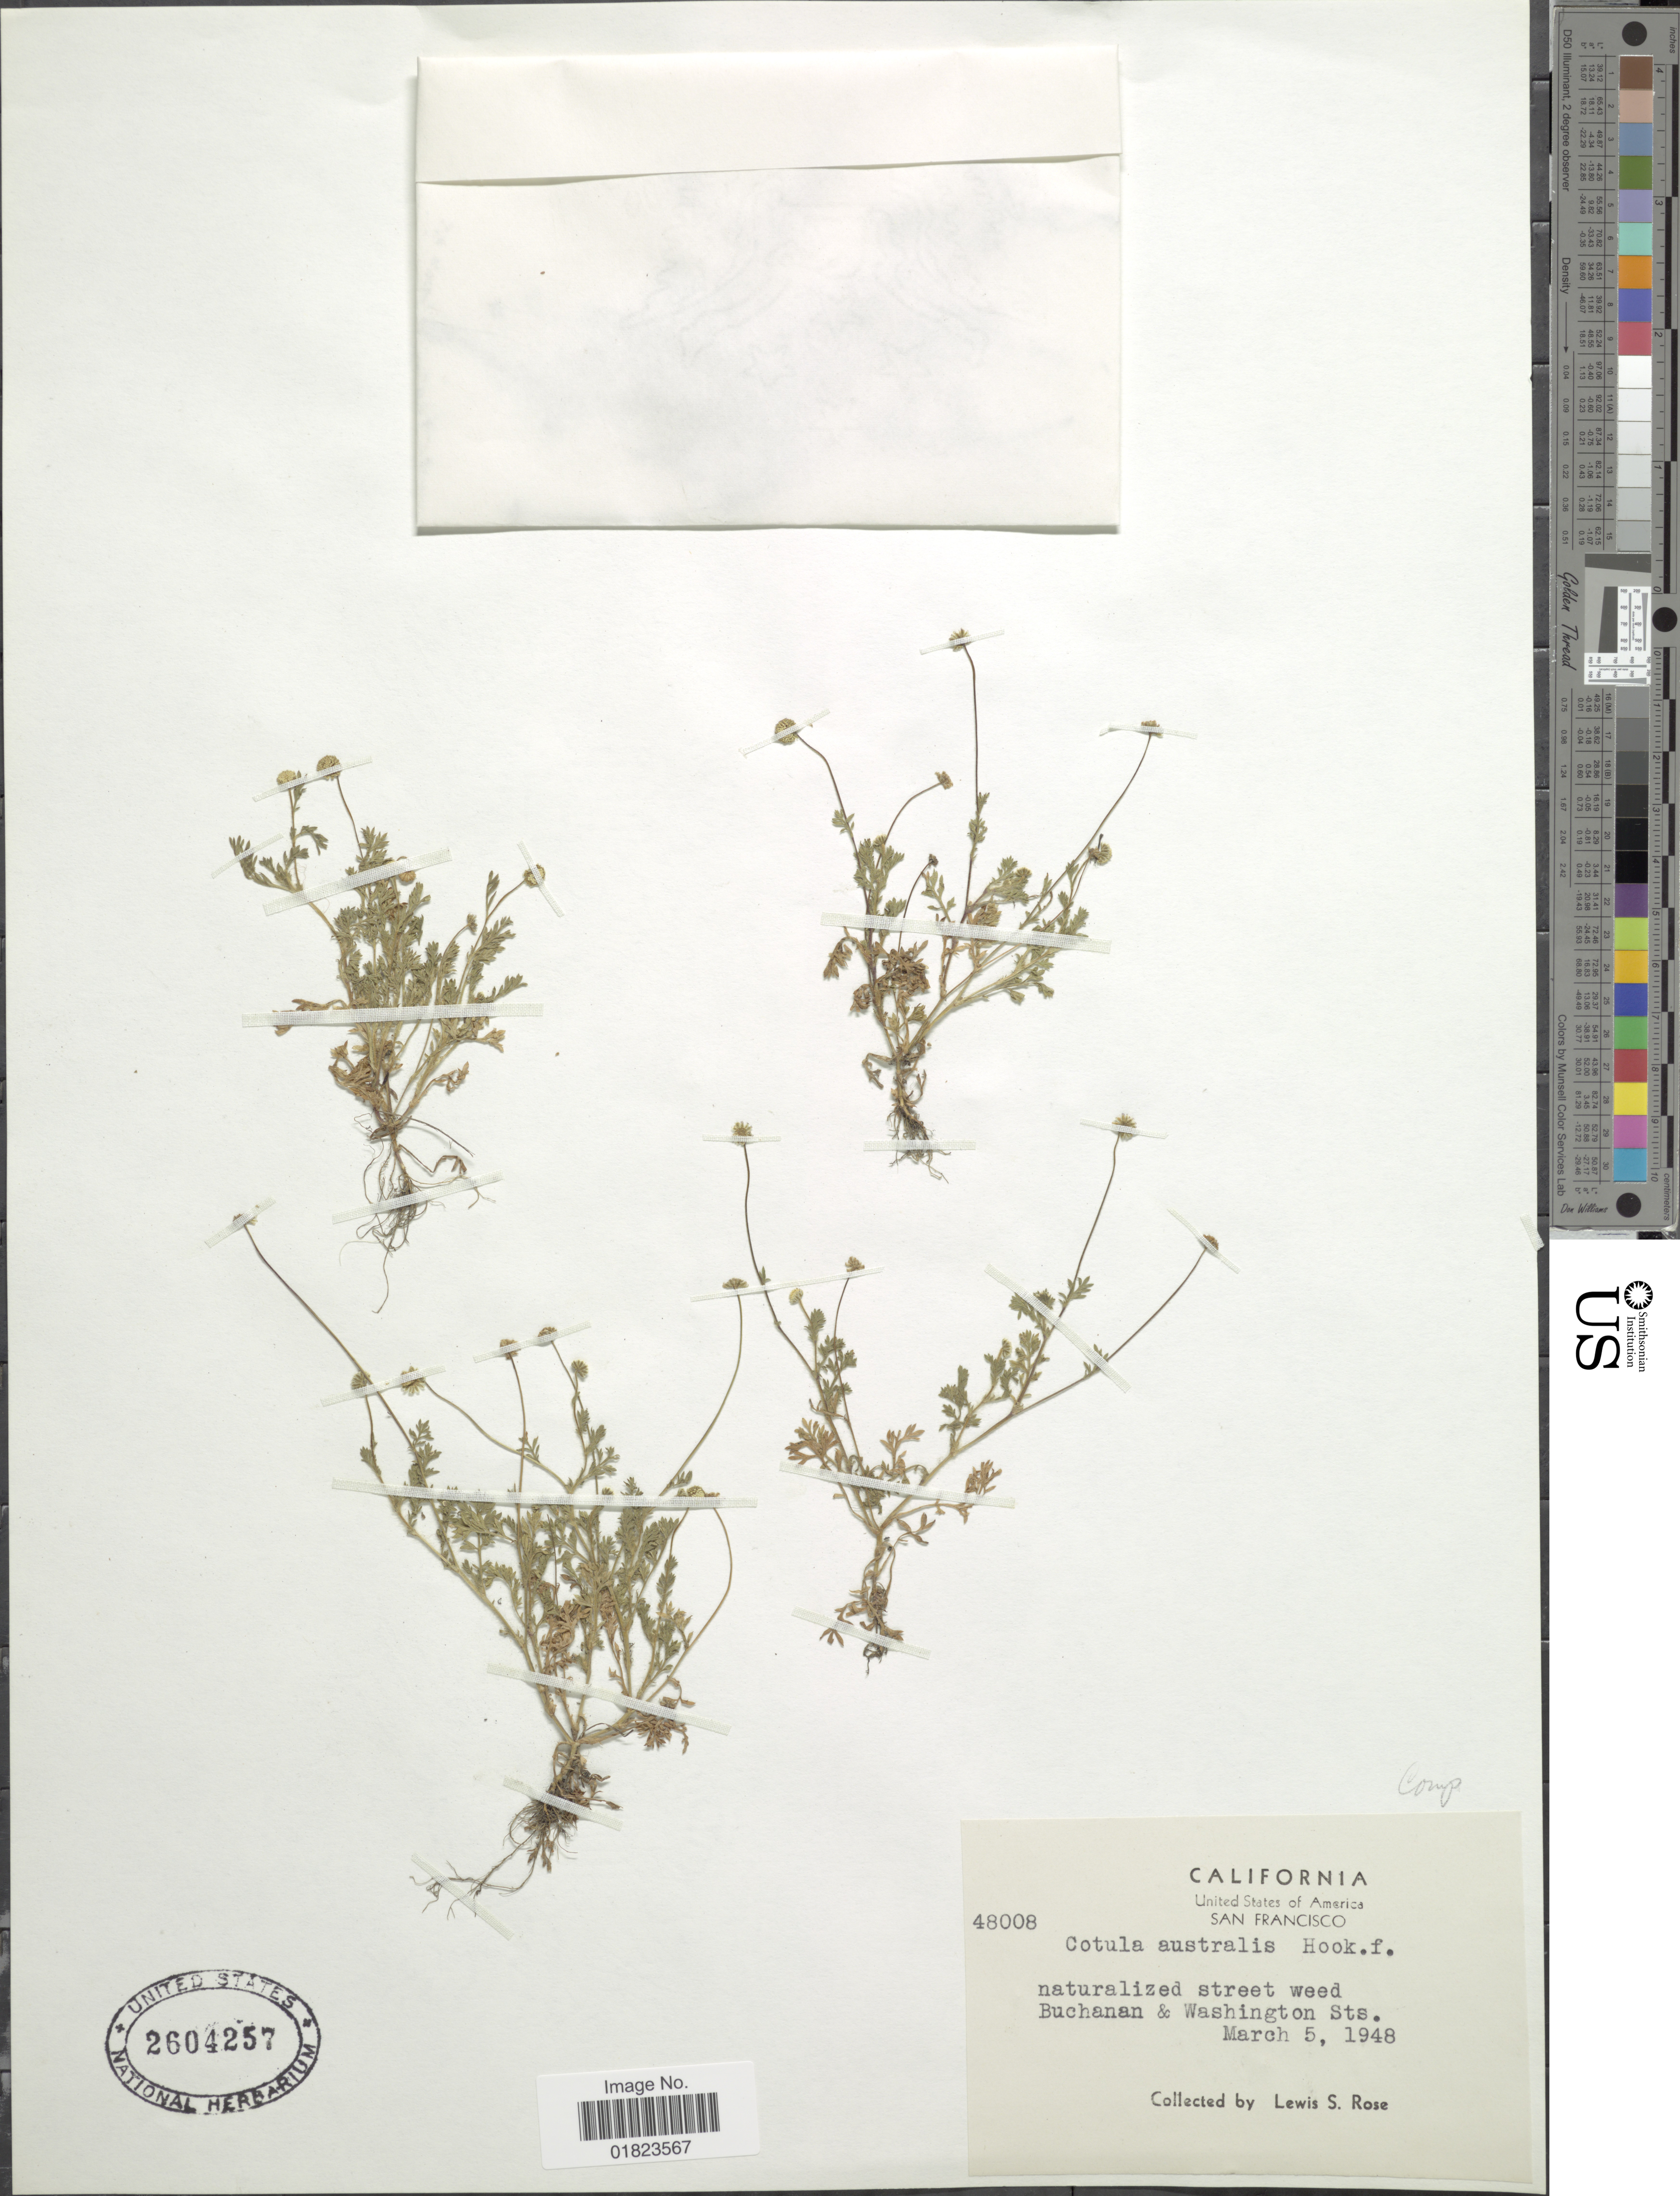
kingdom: Plantae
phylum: Tracheophyta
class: Magnoliopsida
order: Asterales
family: Asteraceae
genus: Cotula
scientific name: Cotula australis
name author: (Sieber ex Spreng.) Hook. f.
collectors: L. S. Rose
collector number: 48008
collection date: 1948-03-05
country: United States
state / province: California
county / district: San Francisco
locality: California. United States of America, San Francisco. Buchanan & Washington Sts.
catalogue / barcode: US 2604257